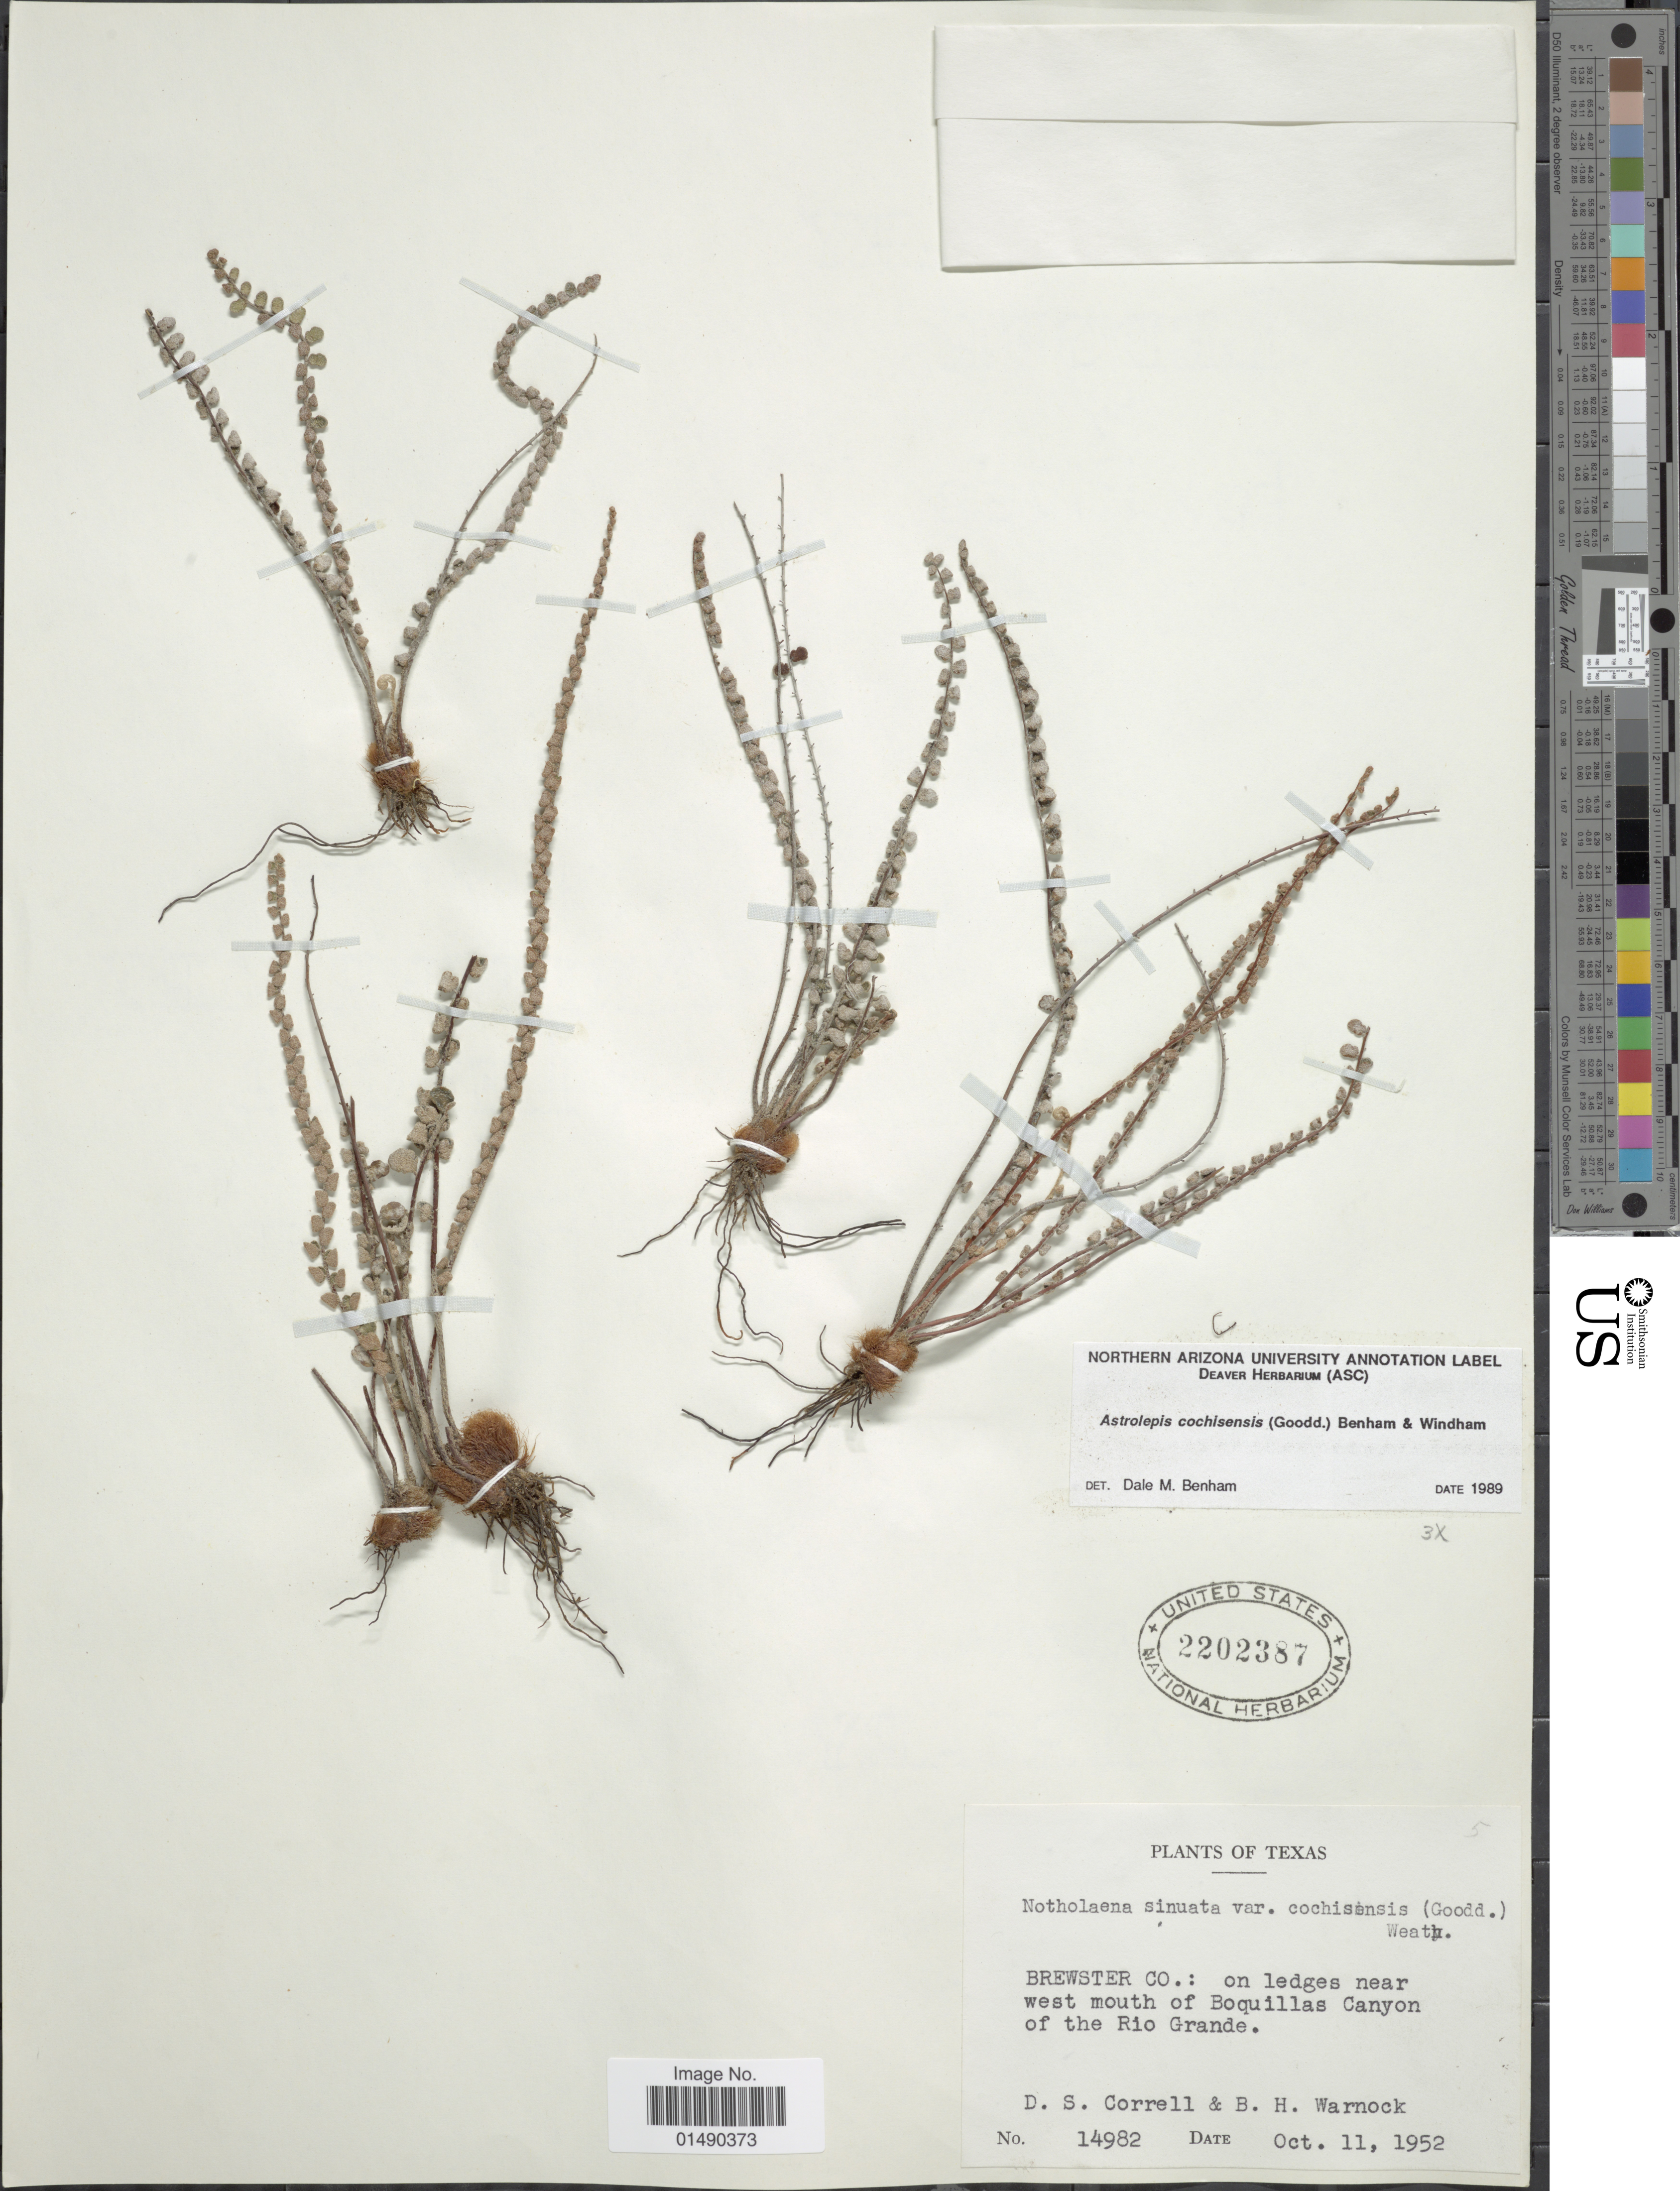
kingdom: Plantae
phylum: Tracheophyta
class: Polypodiopsida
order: Polypodiales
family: Pteridaceae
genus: Astrolepis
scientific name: Astrolepis cochisensis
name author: (C.O. Goodd.) D.M. Benham & Windham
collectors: D. S. Correll & B. H. Warnock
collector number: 14982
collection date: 1952-10-11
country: United States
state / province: Texas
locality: Brewster Co.: on ledges near west mouth of Boquillas Canyon o fthe Rio Grande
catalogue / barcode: US 2202387